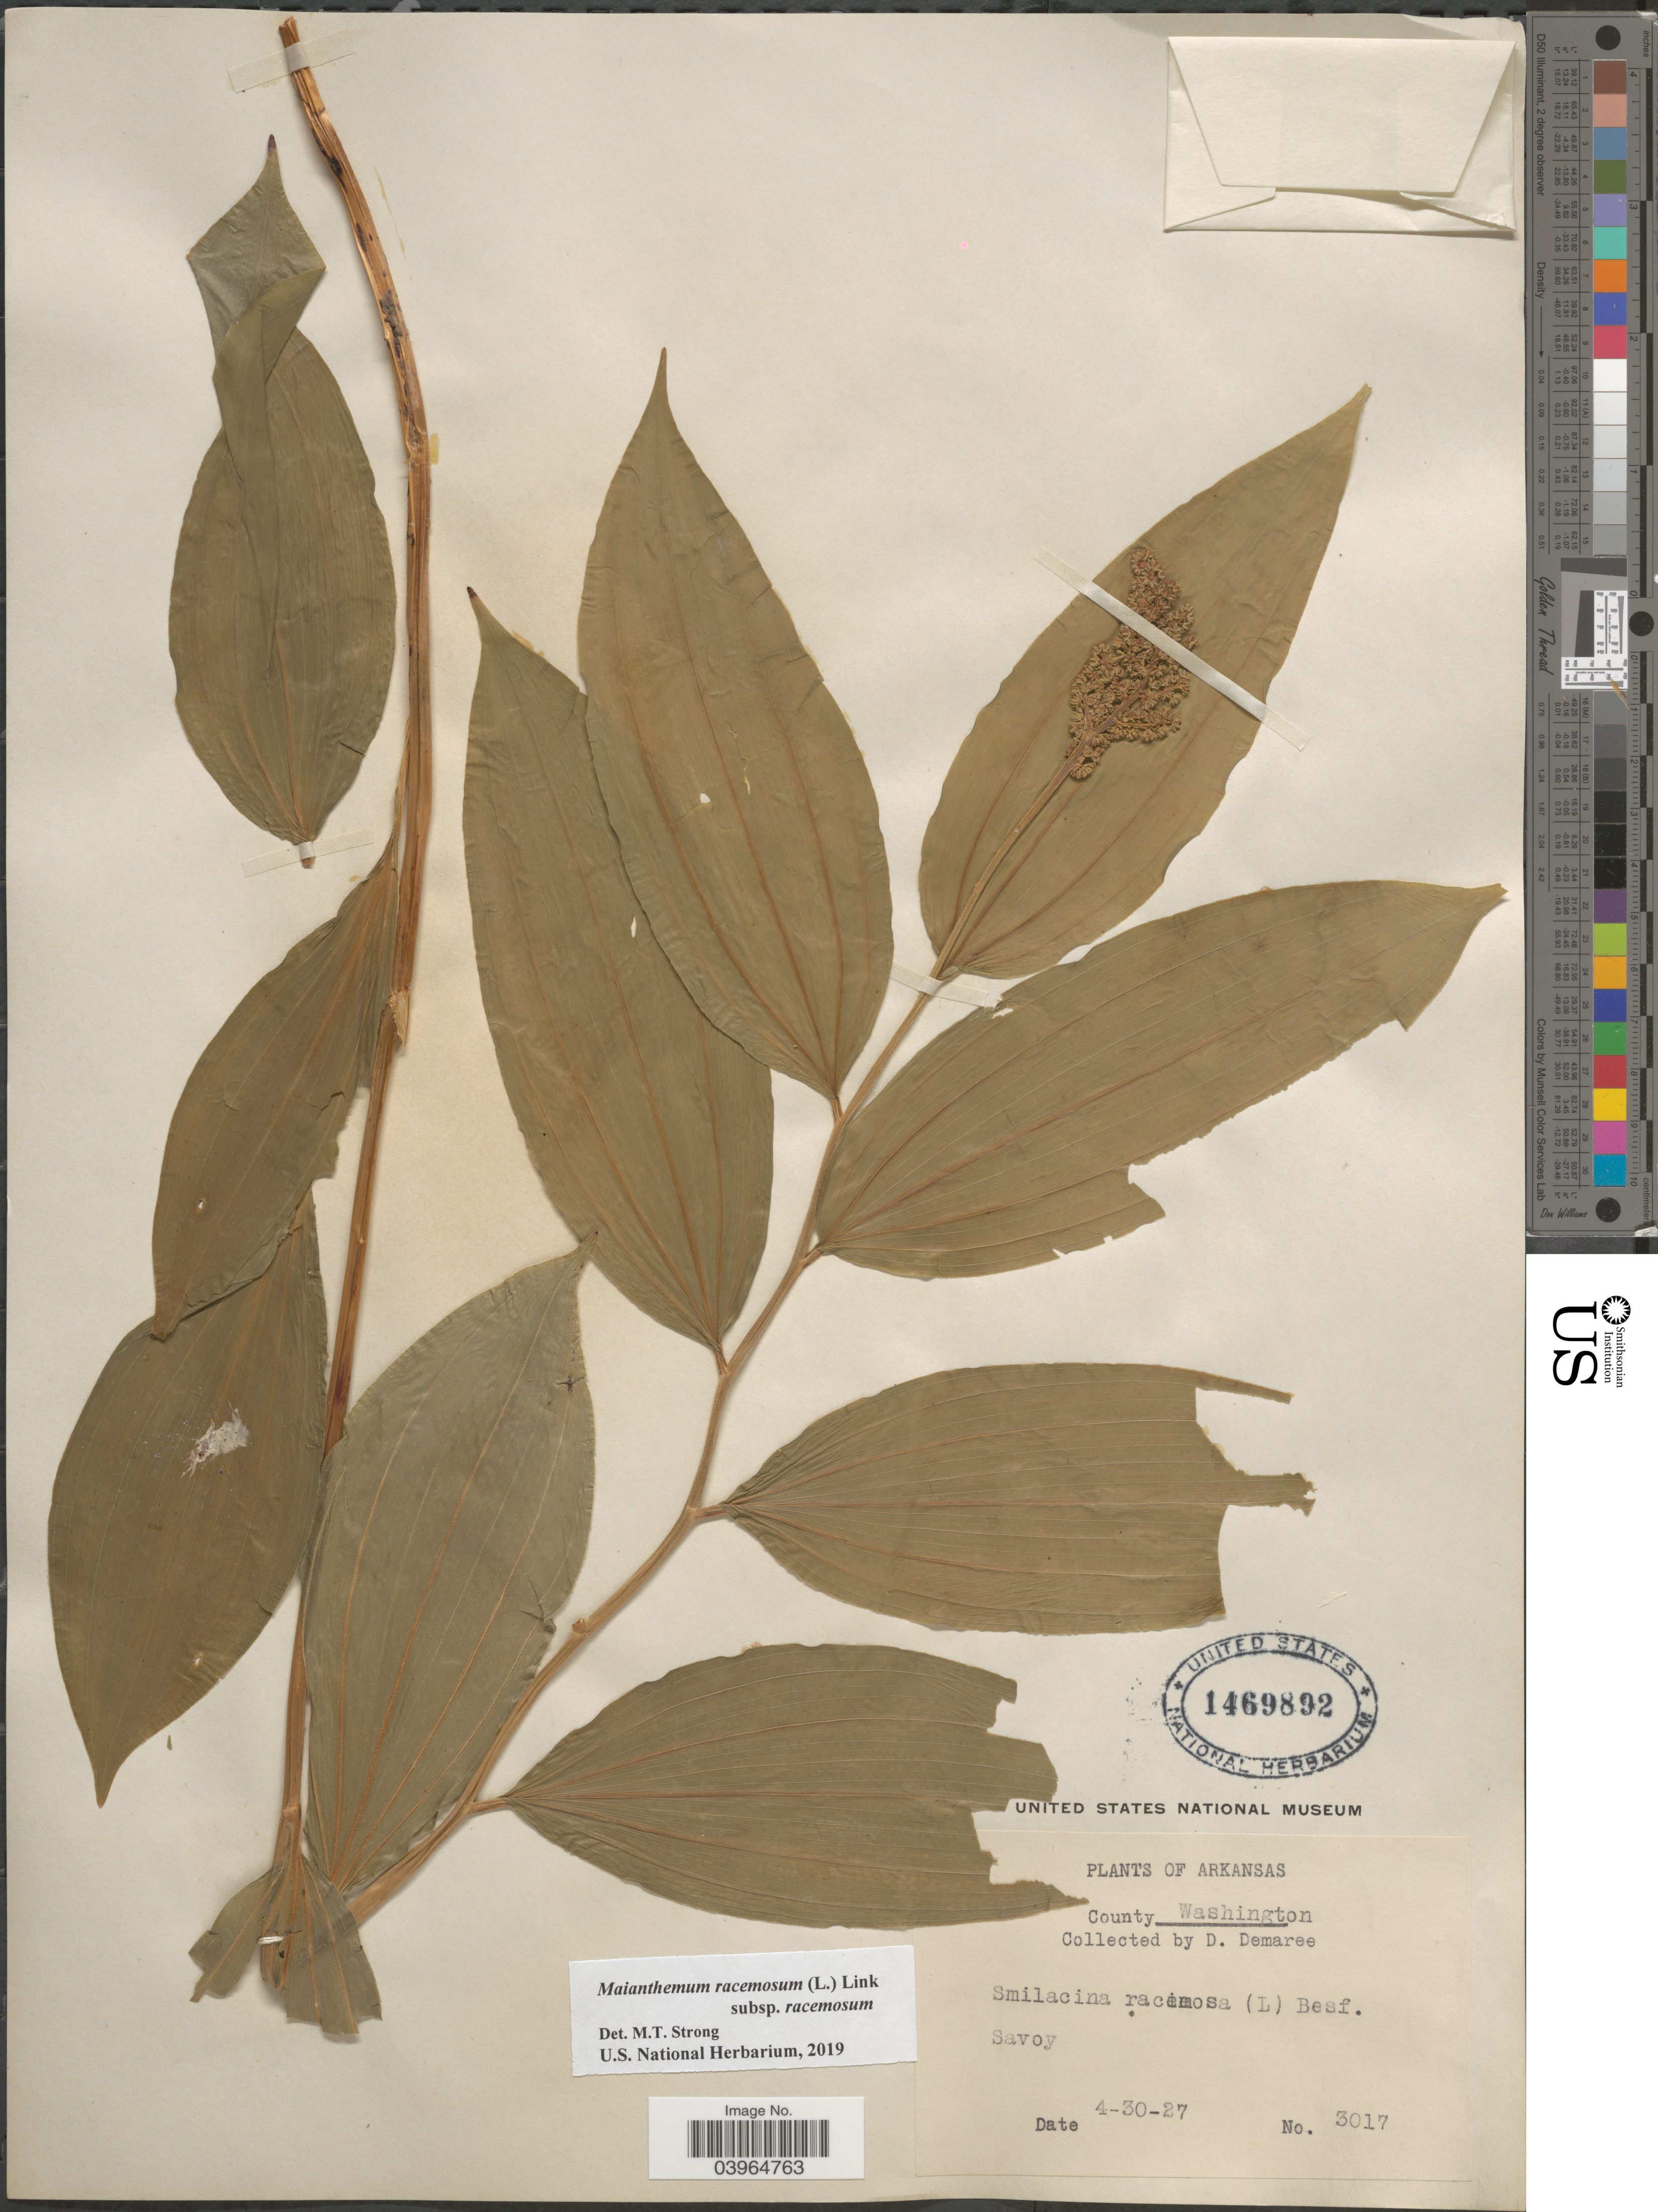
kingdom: Plantae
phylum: Tracheophyta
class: Liliopsida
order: Asparagales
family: Asparagaceae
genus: Maianthemum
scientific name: Maianthemum racemosum subsp. racemosum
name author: (L.) Link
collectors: D. Demaree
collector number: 3017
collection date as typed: Transcribed d/m/y: 30/4/27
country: United States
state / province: Arkansas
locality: County Washington. Savoy.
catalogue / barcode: US 1469892